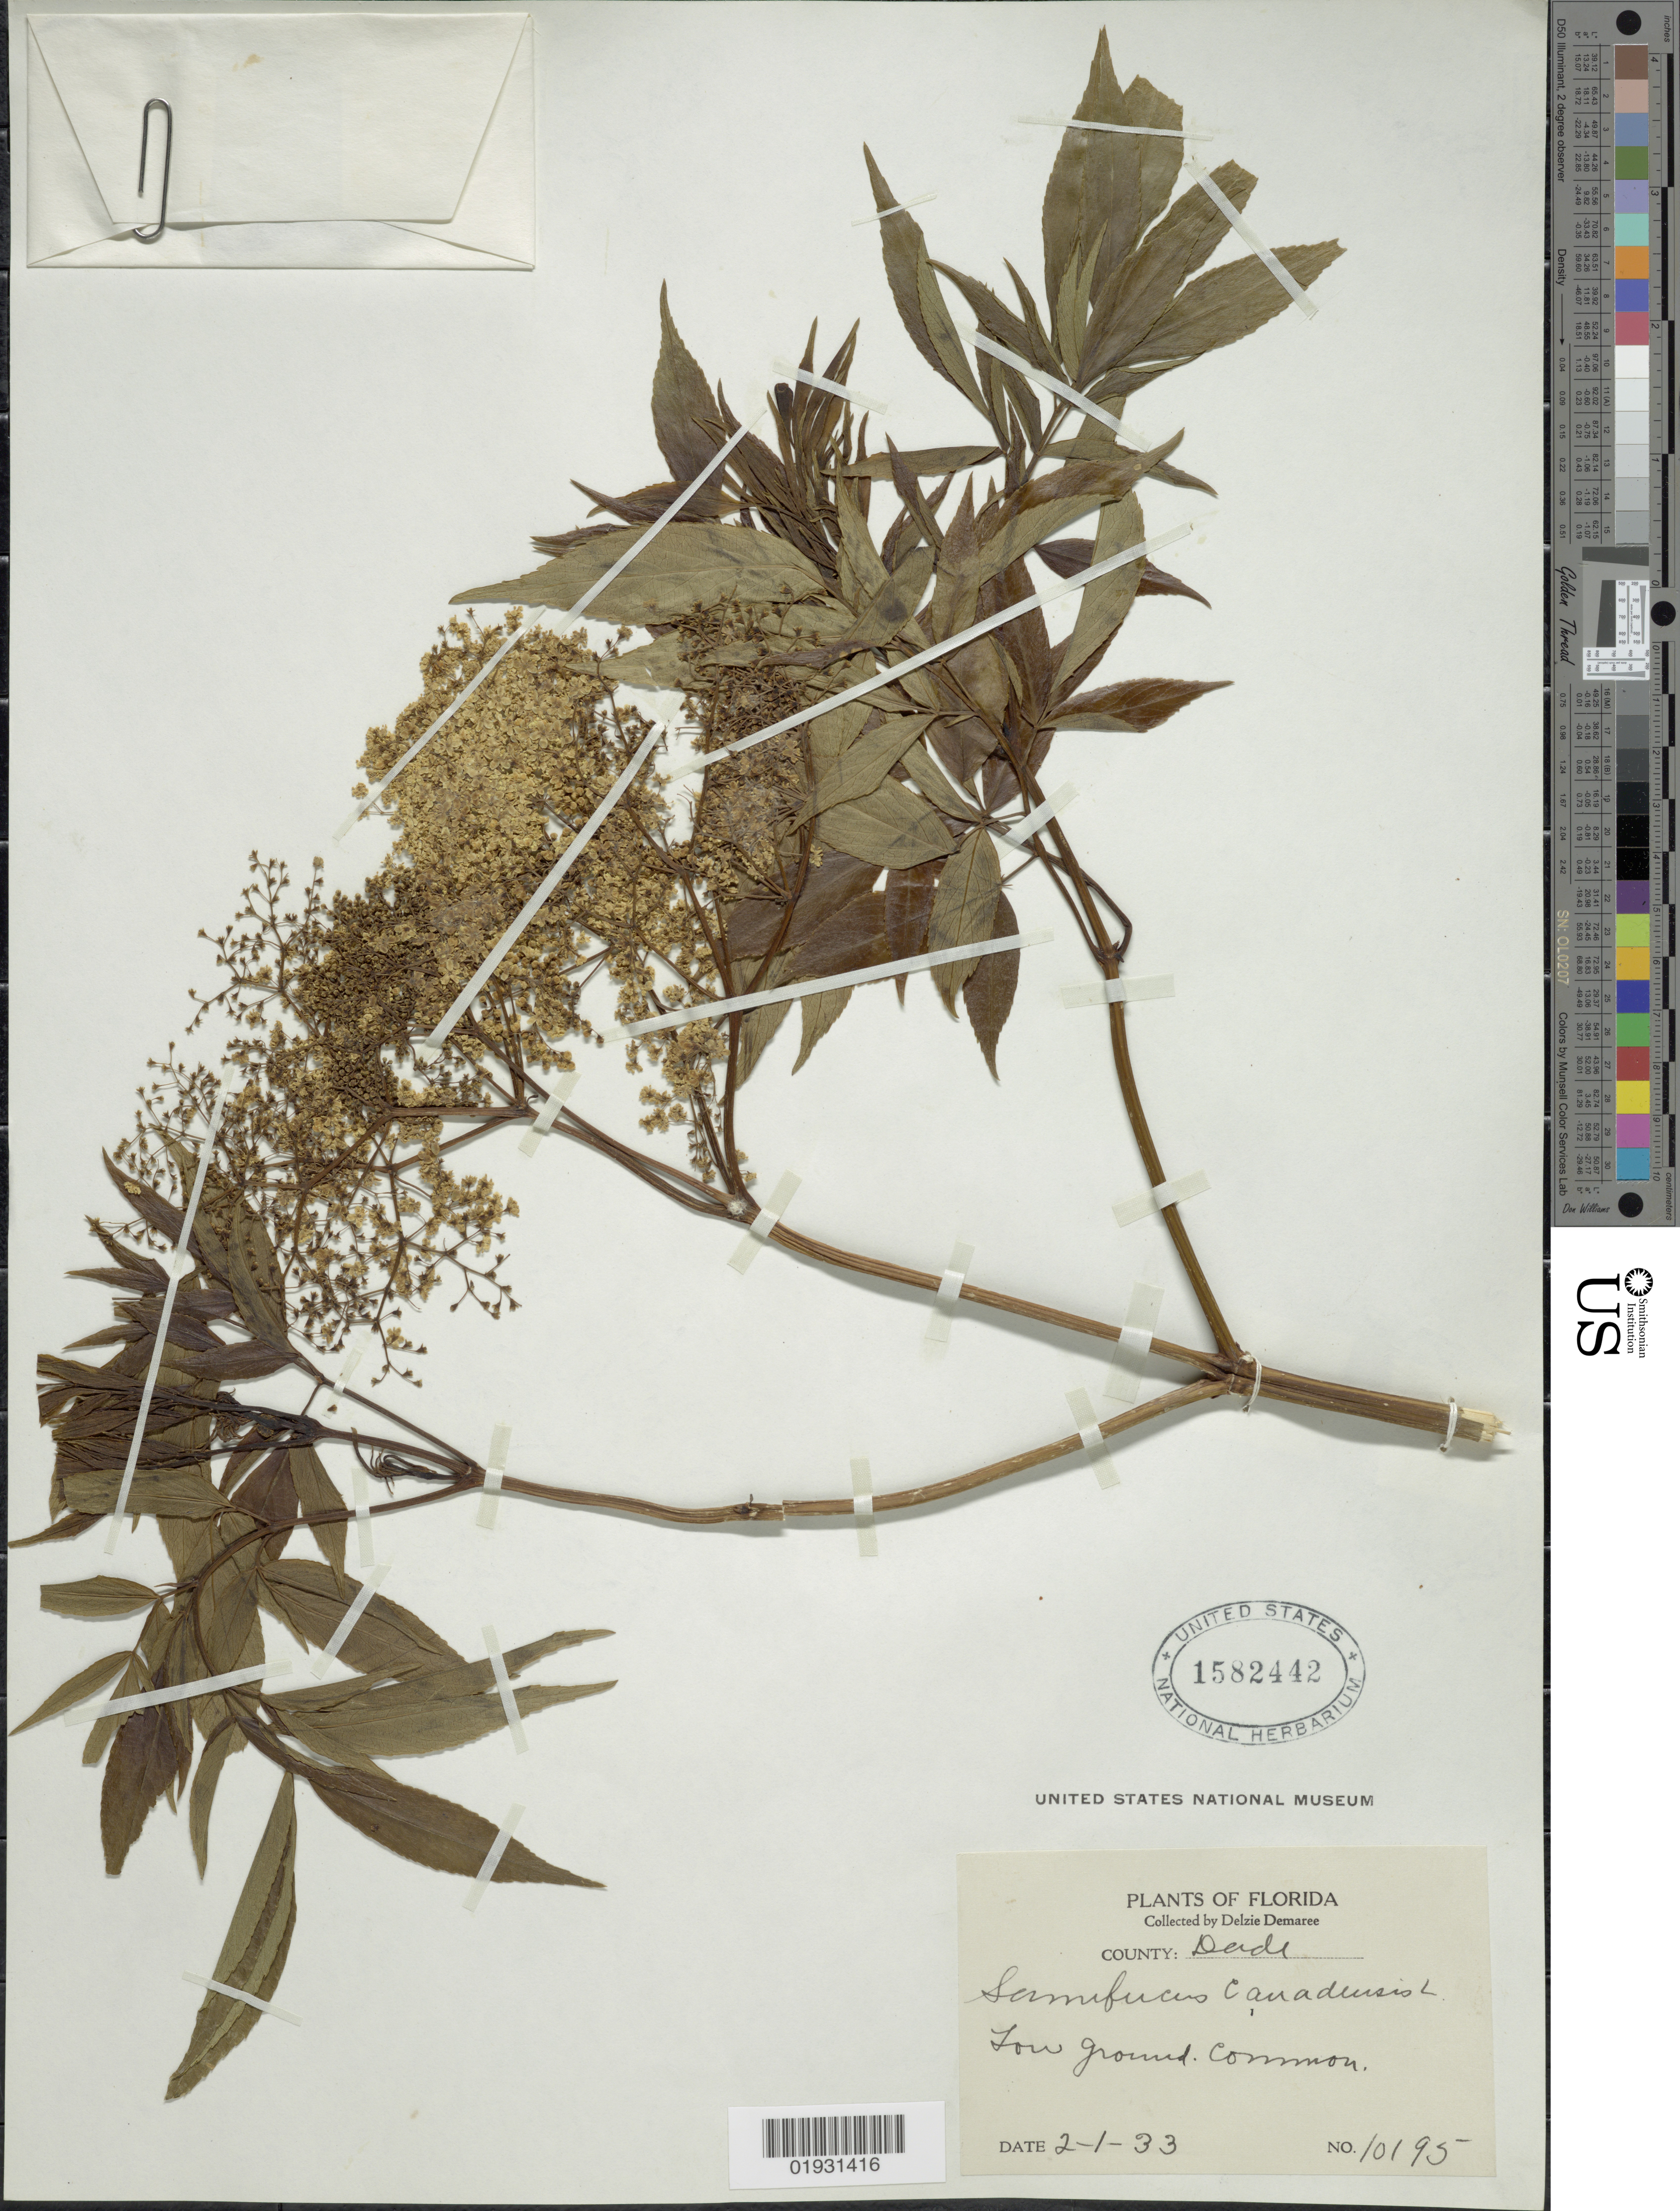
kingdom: Plantae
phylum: Tracheophyta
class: Magnoliopsida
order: Dipsacales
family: Viburnaceae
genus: Sambucus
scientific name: Sambucus simpsonii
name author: Rehder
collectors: D. Demaree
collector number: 10195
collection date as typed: Transcribed d/m/y: 2/1/33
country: United States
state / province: Florida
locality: County: Dade.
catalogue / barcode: US 1582442